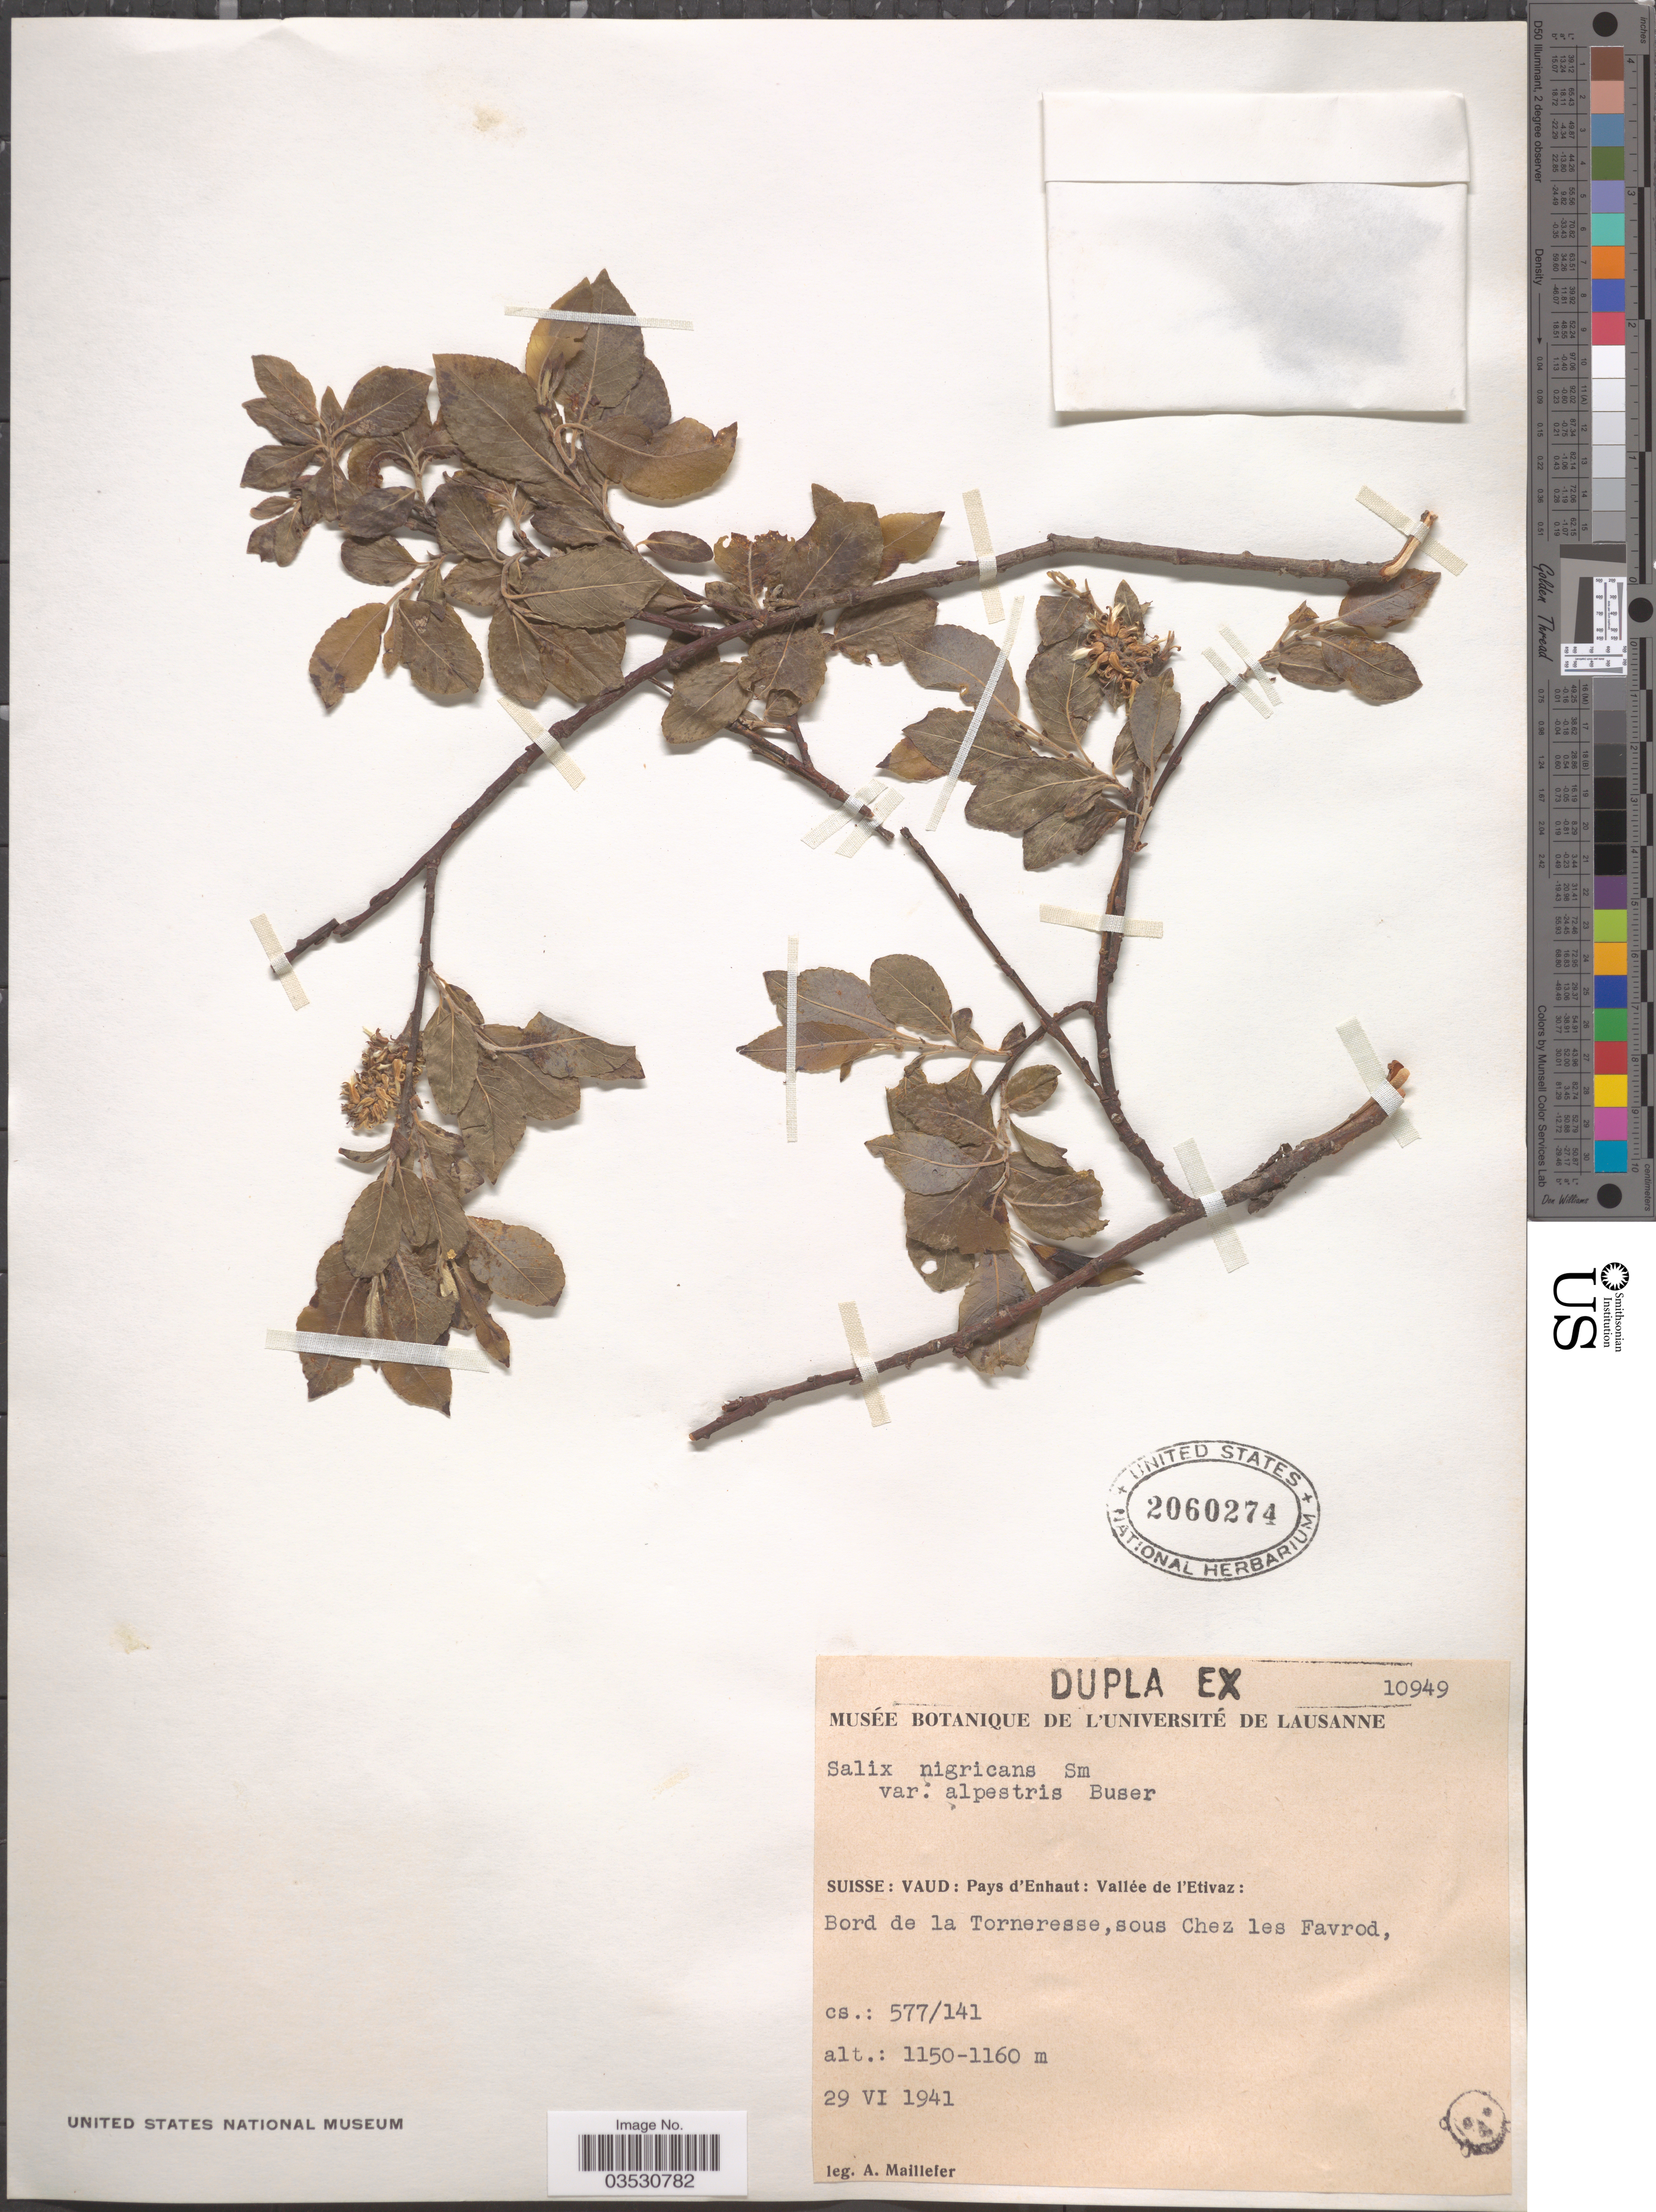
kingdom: Plantae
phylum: Tracheophyta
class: Magnoliopsida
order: Malpighiales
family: Salicaceae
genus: Salix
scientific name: Salix nigricans var. alpestris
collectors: A. Maillefer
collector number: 10949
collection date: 1941-06-29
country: Switzerland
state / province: Vaud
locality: Suisse. Pays d'Enhaut: Vallée de l'Etivaz. Bord de la Torneresse, sous Chez les Favrod.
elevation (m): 1150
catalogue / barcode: US 2060274